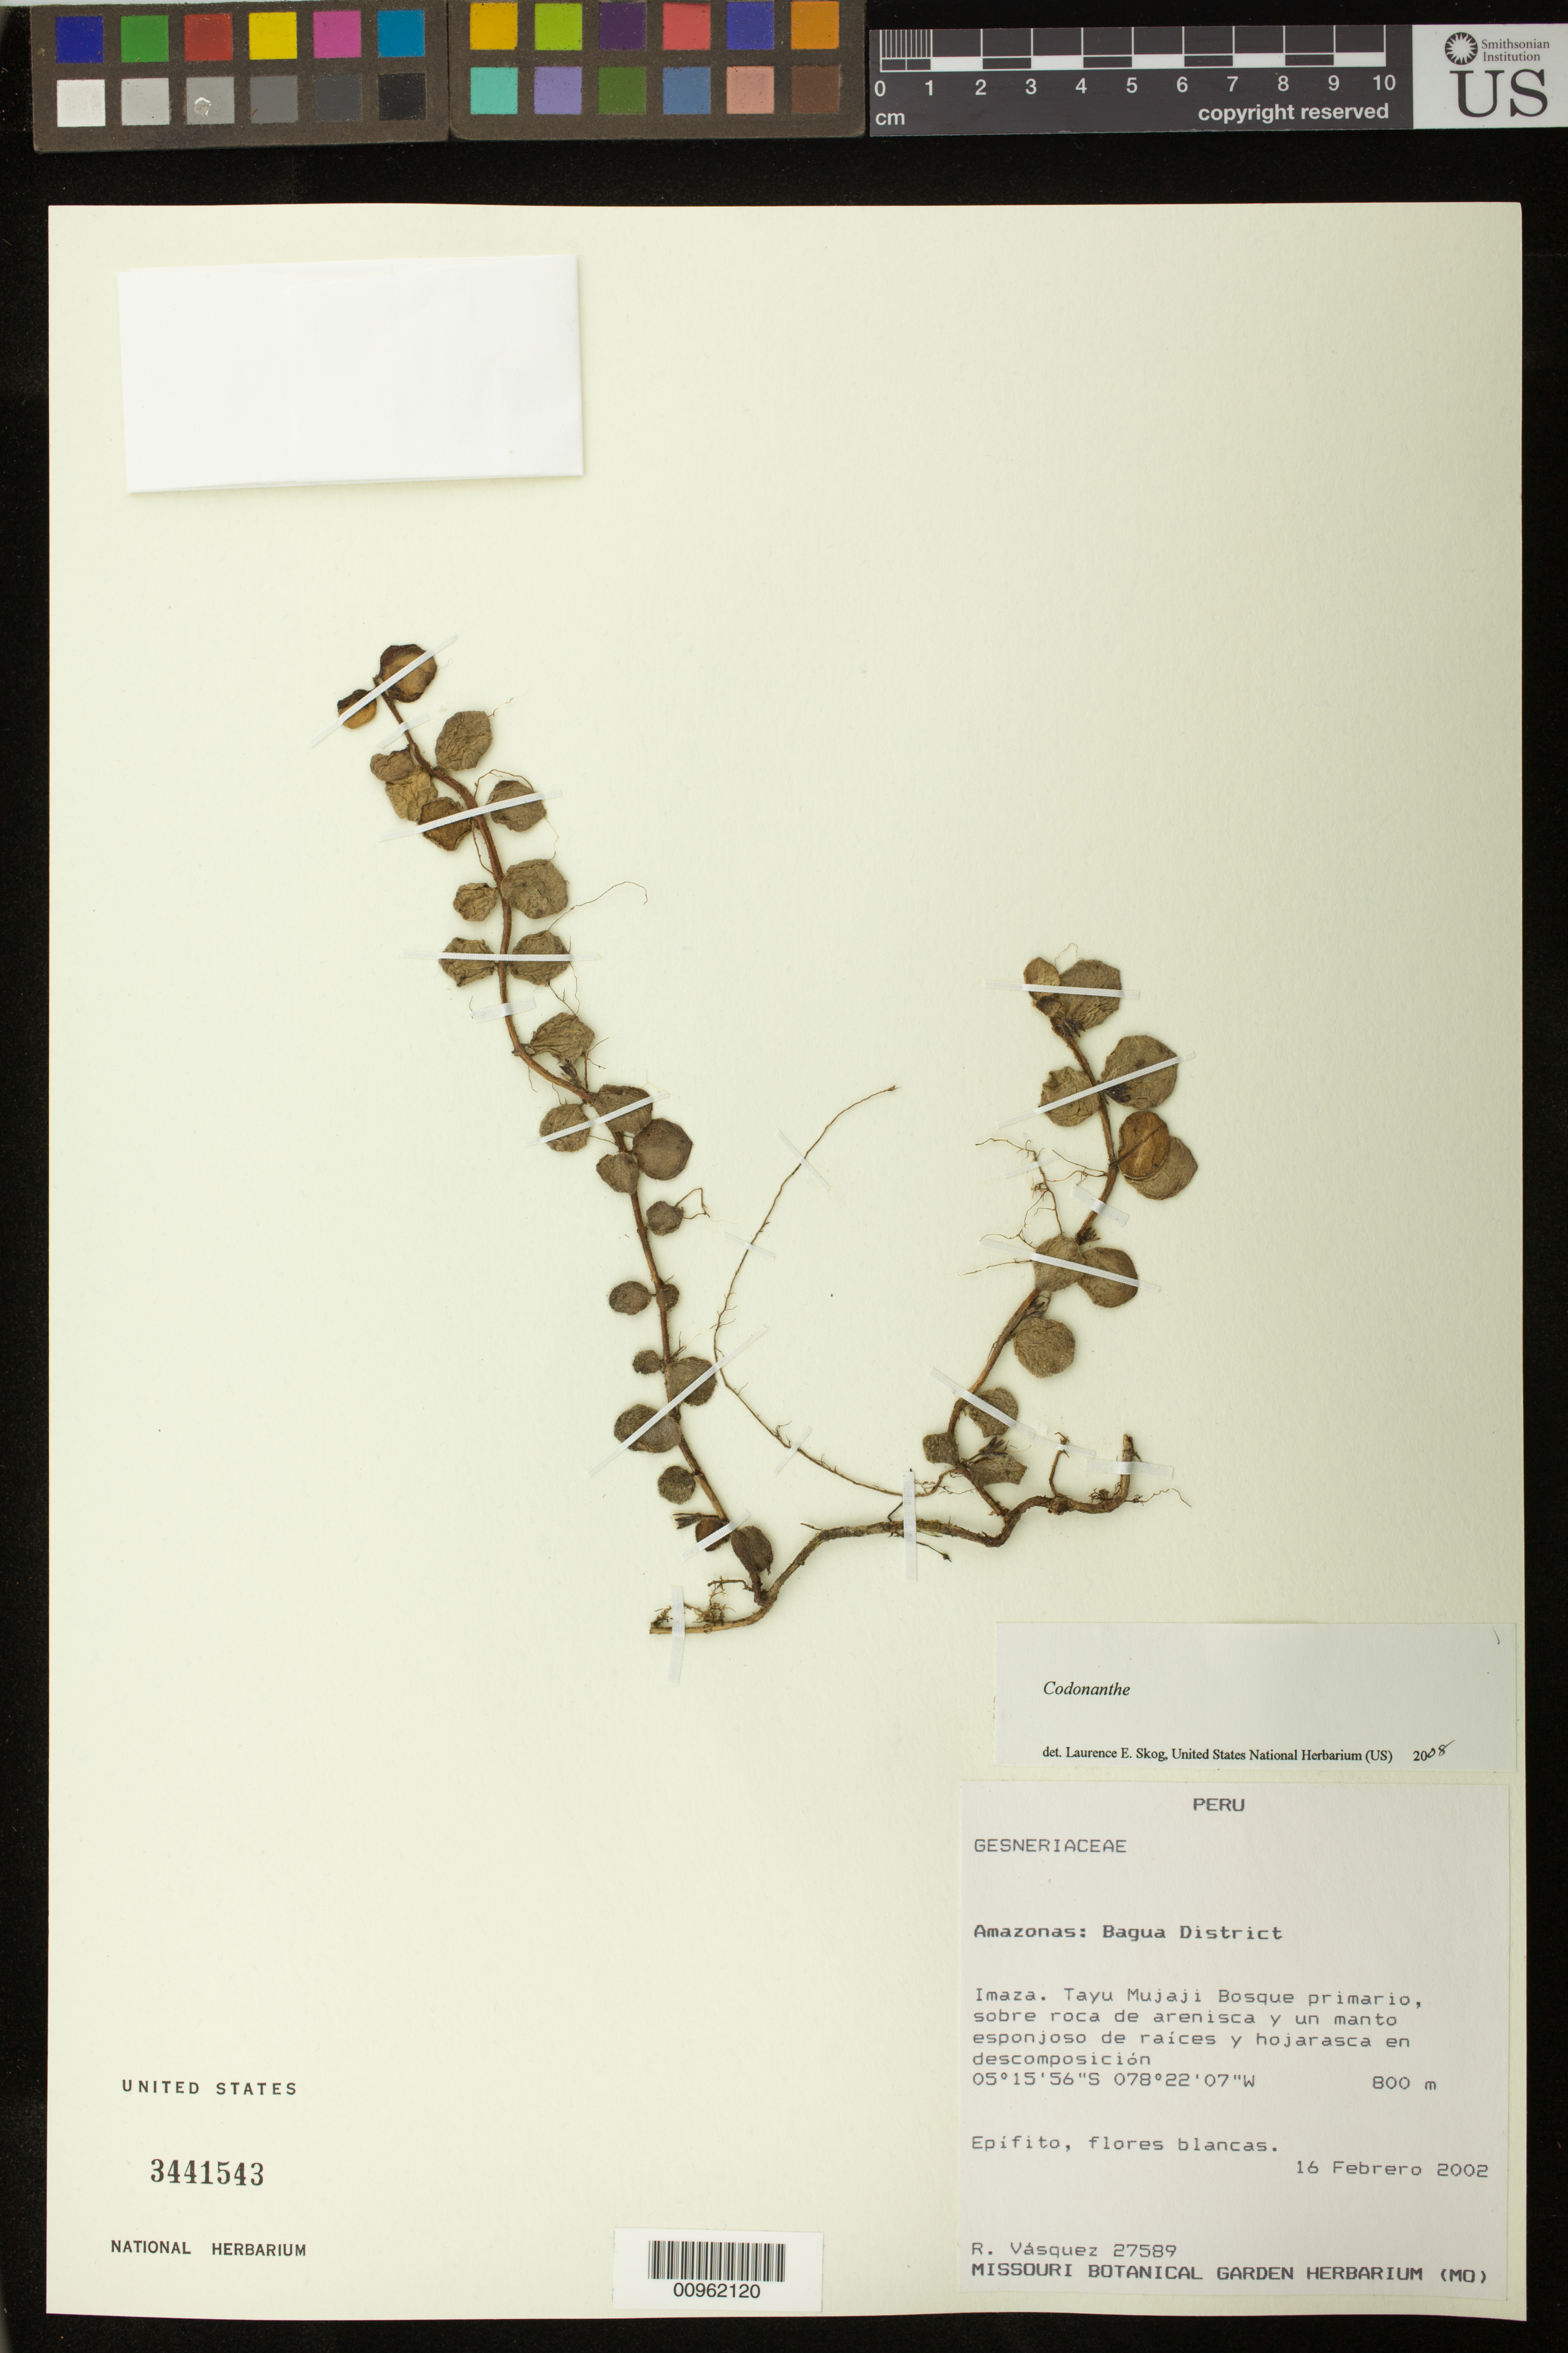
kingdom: Plantae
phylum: Tracheophyta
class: Magnoliopsida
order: Lamiales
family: Gesneriaceae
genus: Codonanthe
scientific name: Codonanthe sp.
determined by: Skog, Laurence E.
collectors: R. Vásquez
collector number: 27589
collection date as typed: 16 Feb 2002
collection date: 2002-02-16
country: Peru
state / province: Amazonas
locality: Amazonas: Bagua District. Imaza. Tayu Mujaji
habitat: Bosque primario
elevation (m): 800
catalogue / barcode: US 3441543